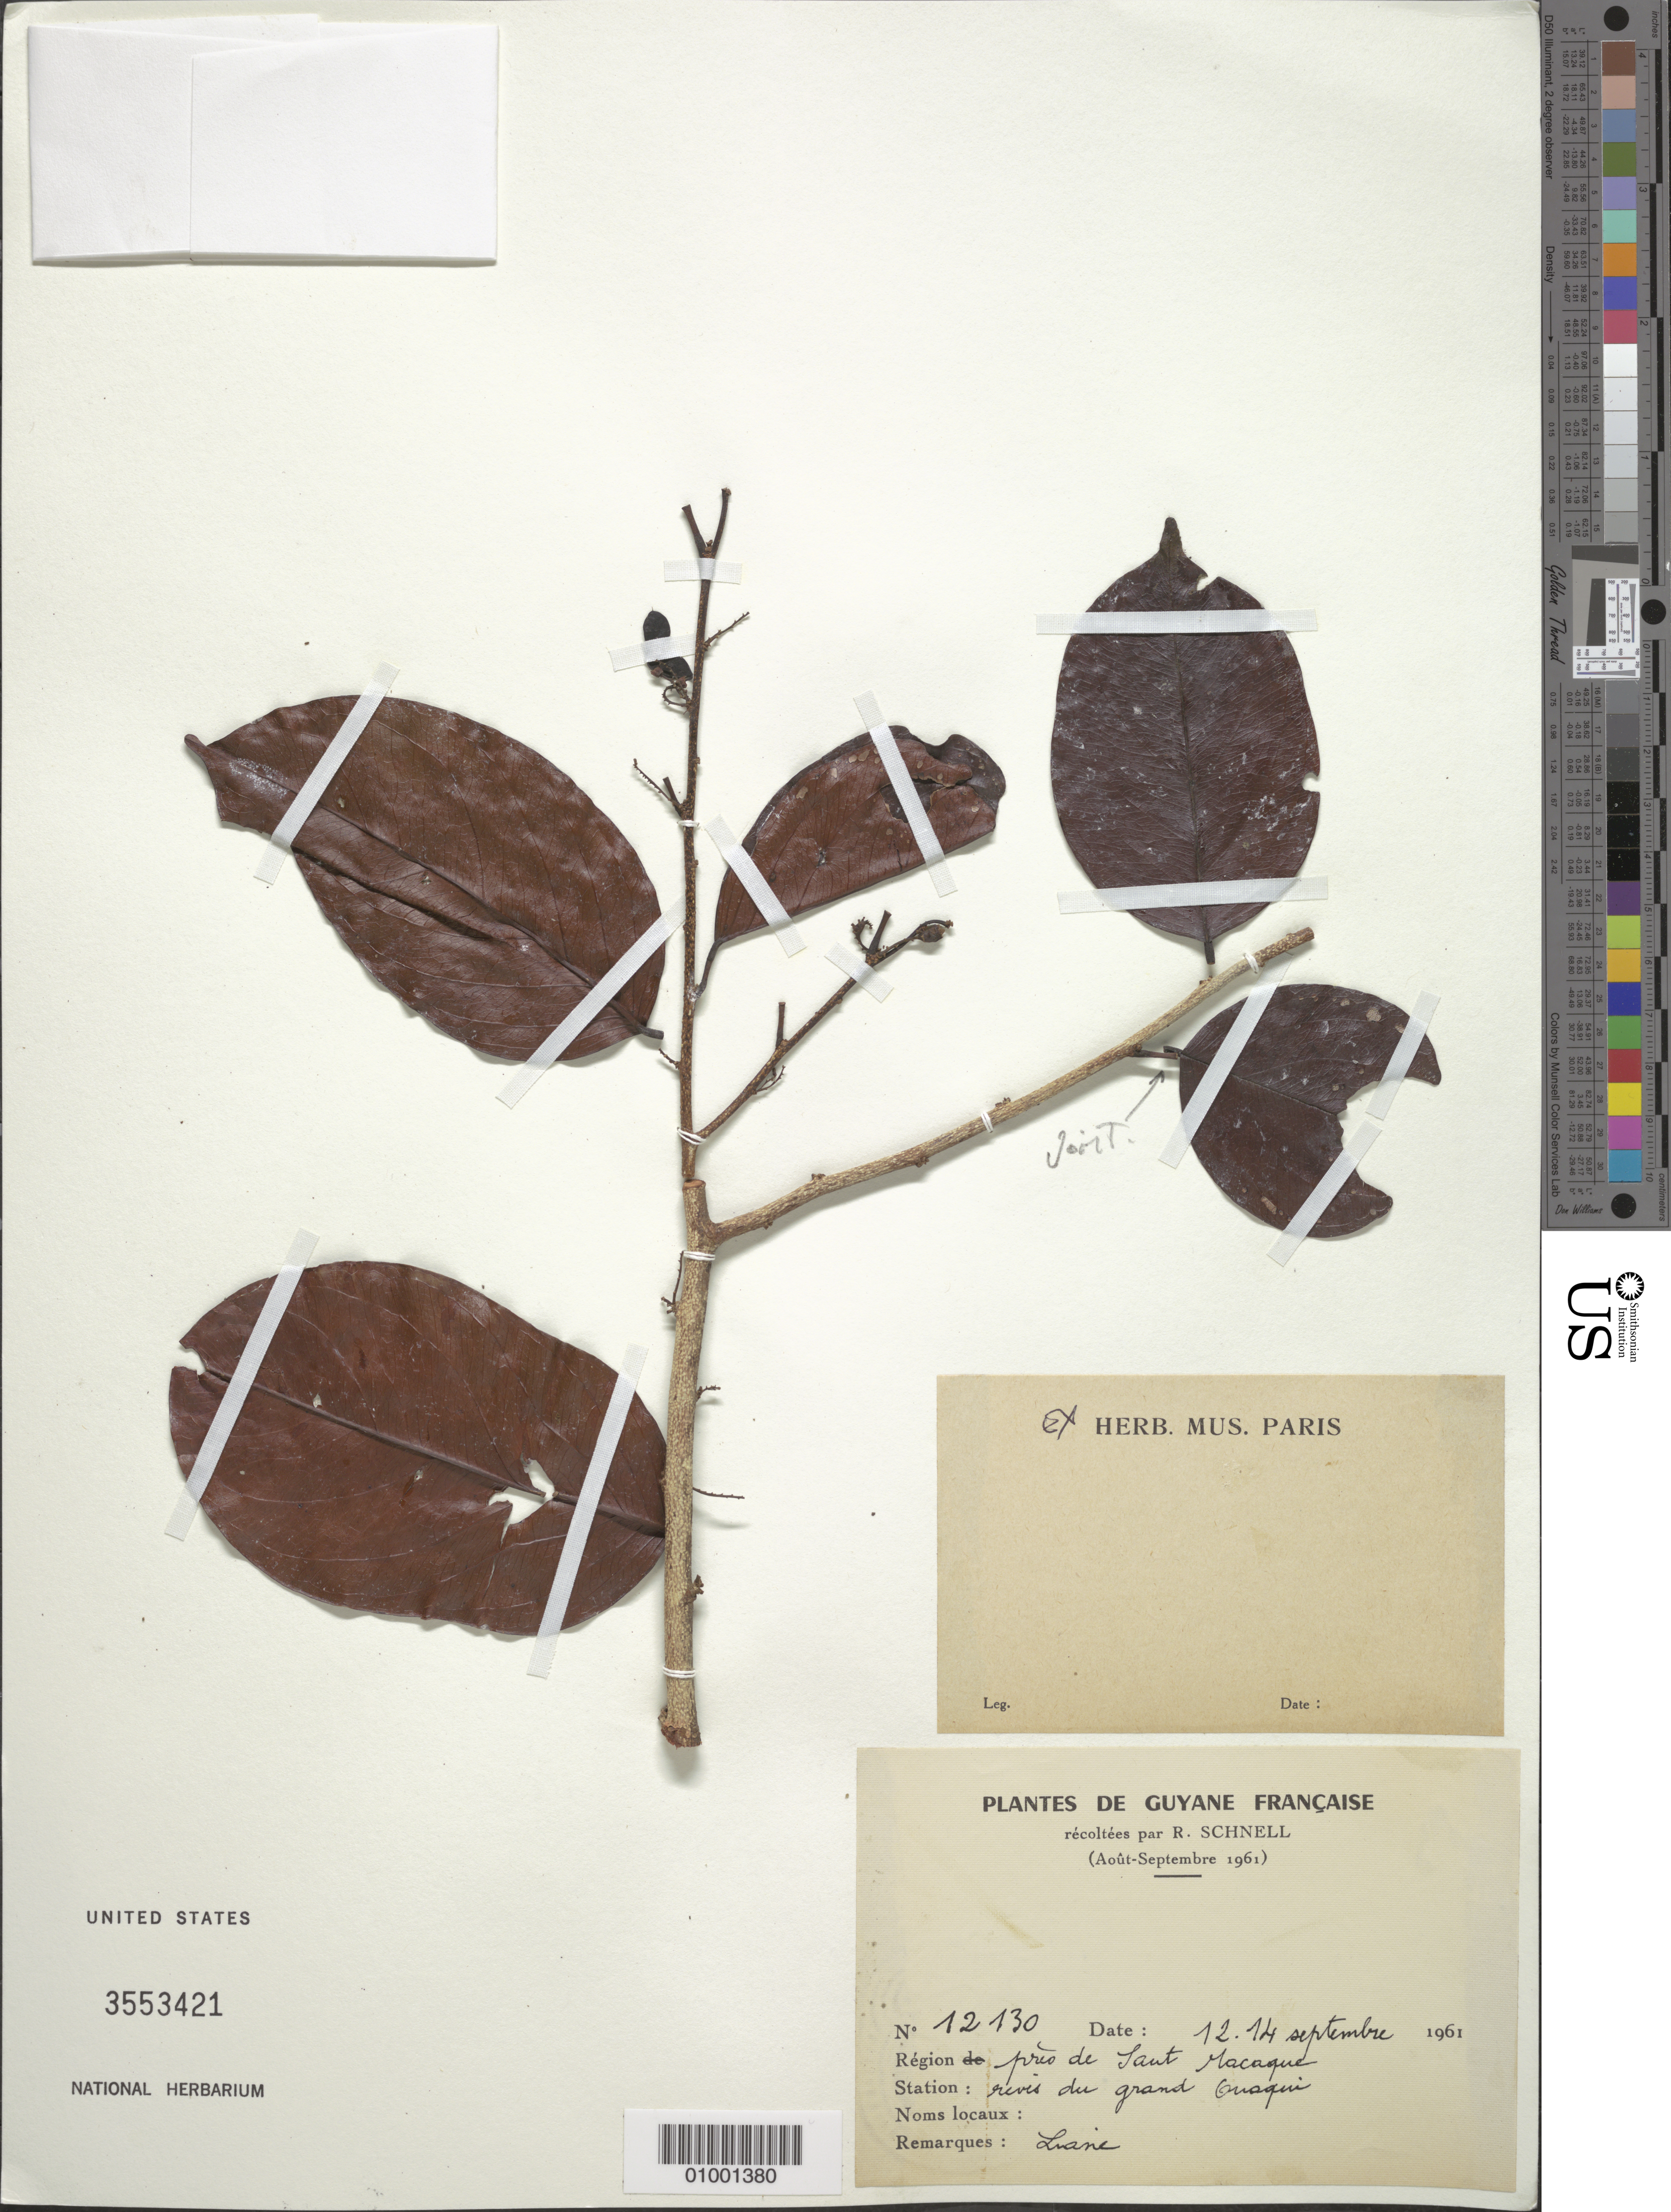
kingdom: Plantae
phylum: Tracheophyta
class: Magnoliopsida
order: Fabales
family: Fabaceae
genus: Dalbergia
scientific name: Dalbergia sp.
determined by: Acevedo-Rodriguez, P., (US), Smithsonian Institution - National Museum of Natural History (UNITED STATES)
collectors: R. A. Schnell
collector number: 12130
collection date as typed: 12-Sep-61 to 14-Sep-61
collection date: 1961-09-12/1961-09-14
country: French Guiana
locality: Saut Macaque, pres du; rives du Grand Ouaqui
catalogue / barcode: US 3553421